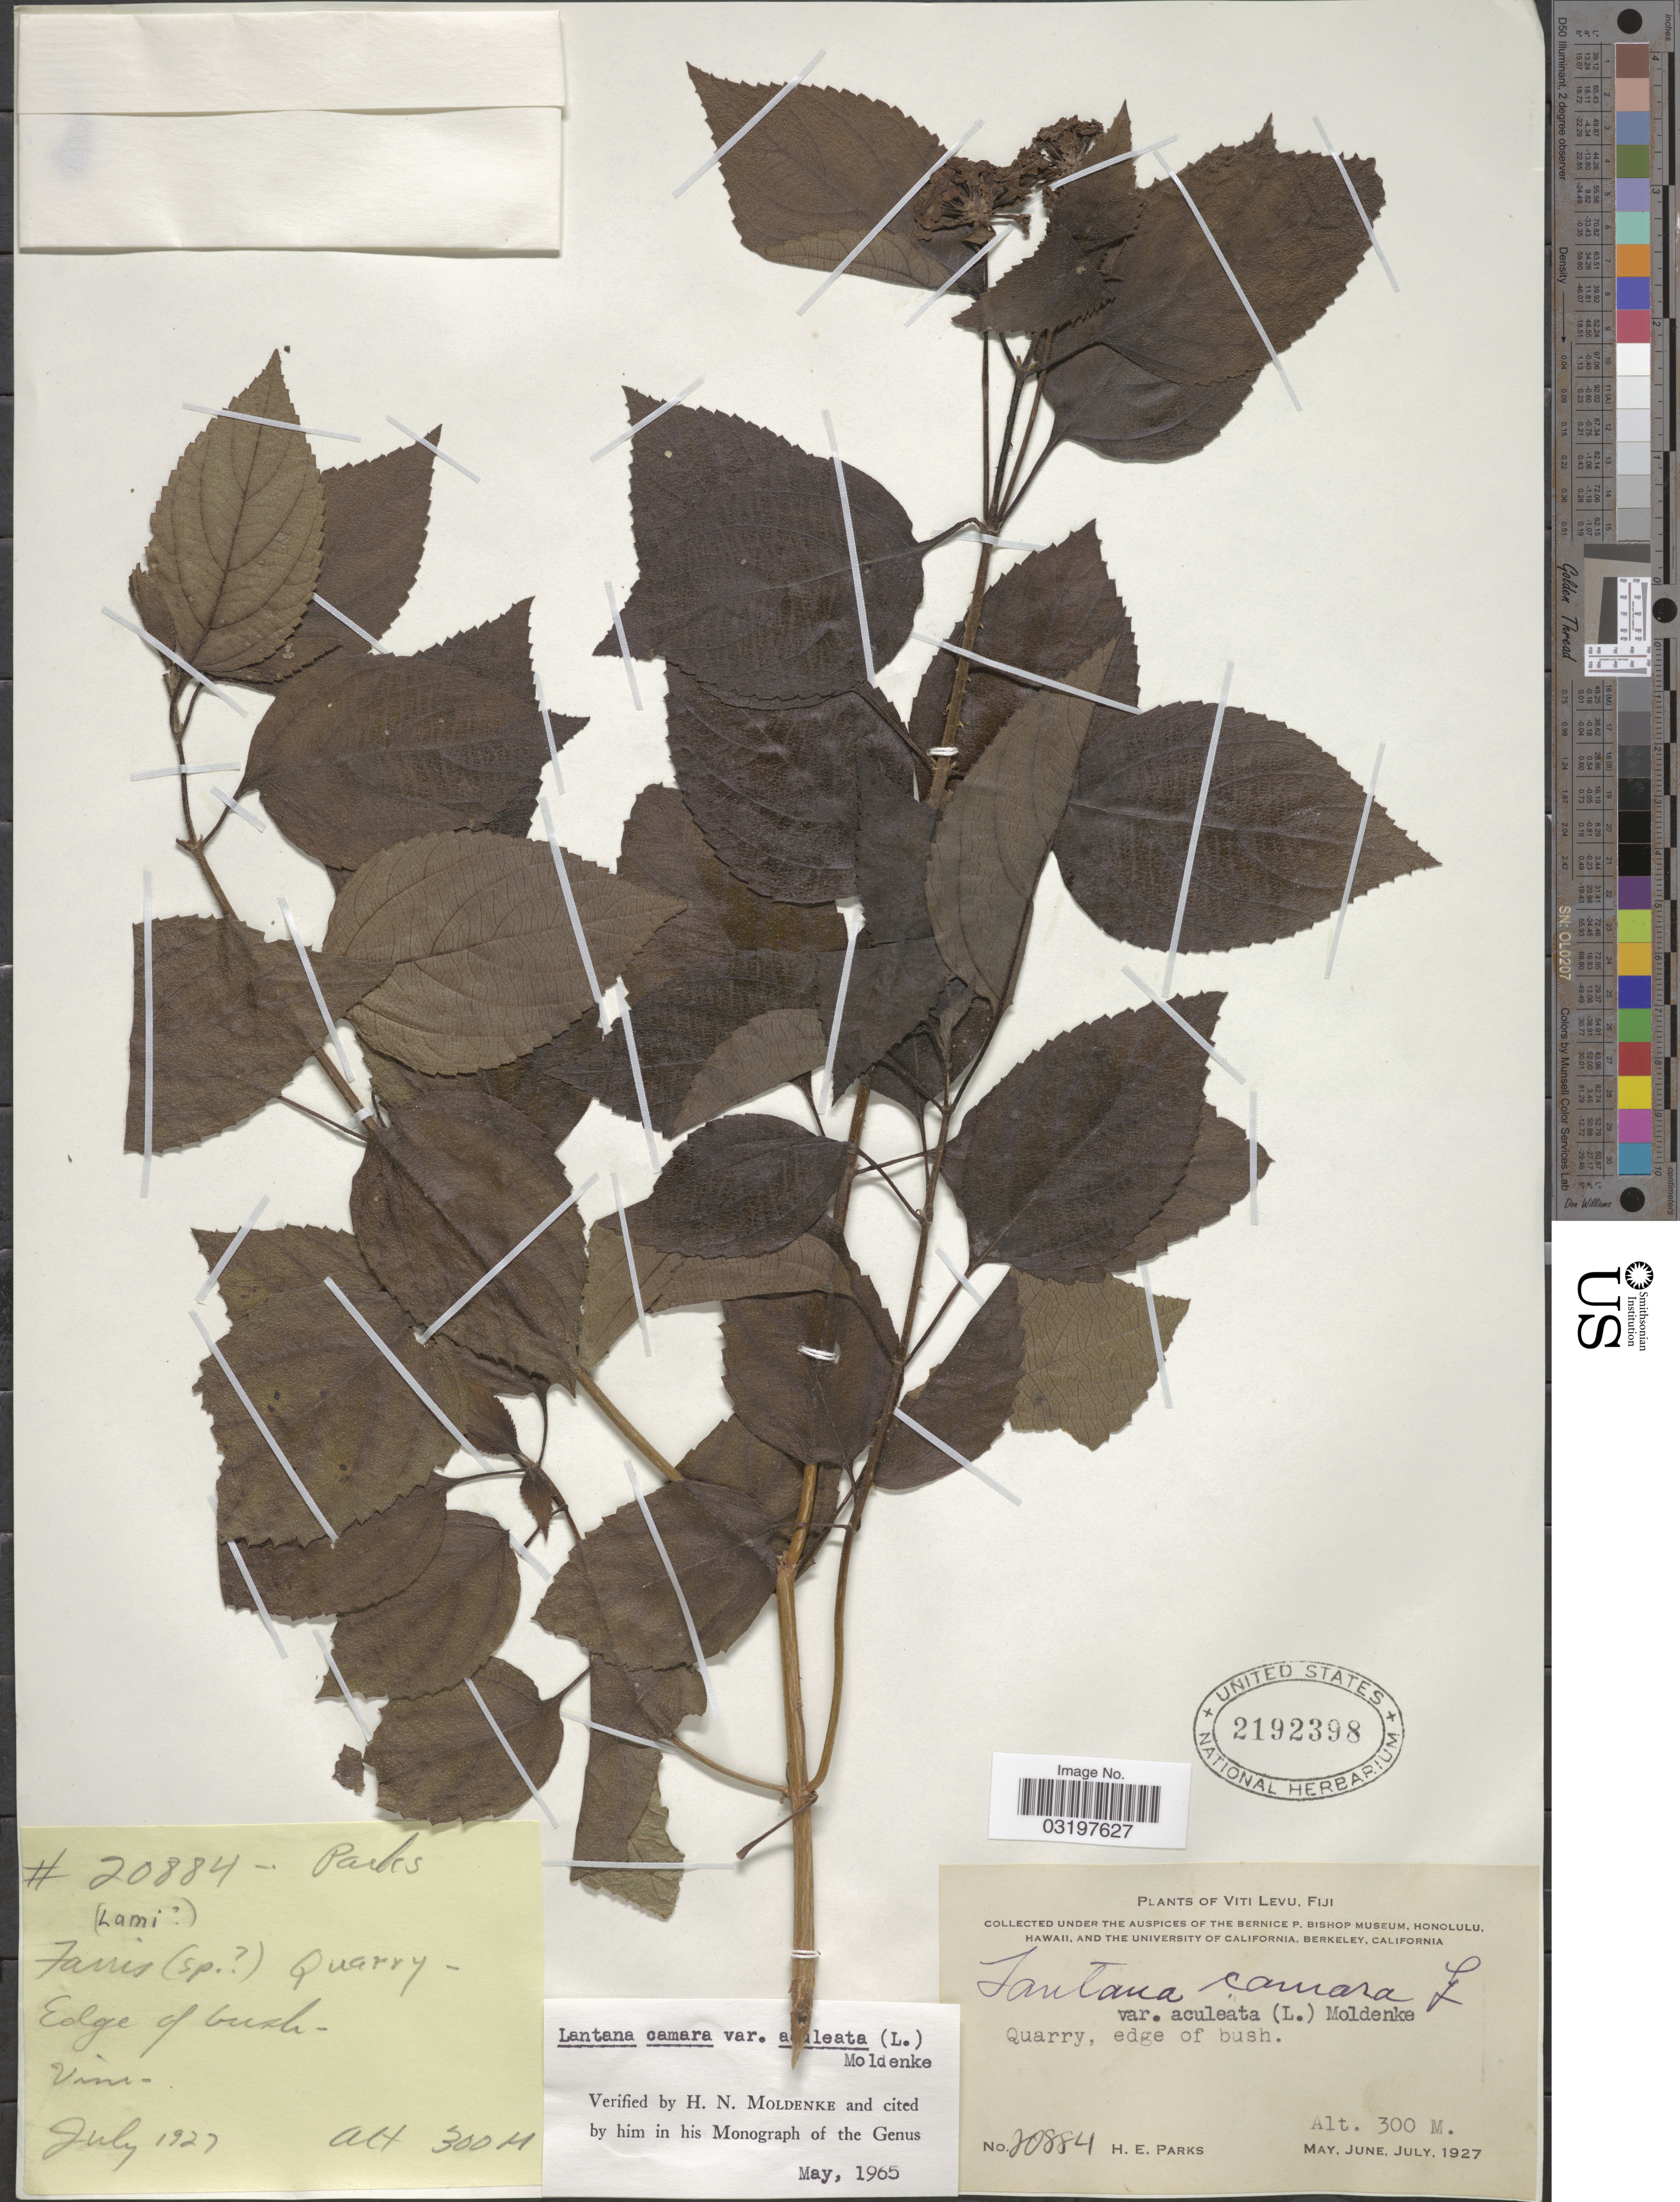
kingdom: Plantae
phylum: Tracheophyta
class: Magnoliopsida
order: Lamiales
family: Verbenaceae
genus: Lantana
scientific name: Lantana camara var. aculeata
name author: (L.) Moldenke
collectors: H. E. Parks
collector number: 20884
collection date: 1927-07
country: Fiji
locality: Viti Levu. Quarry, edge of bush.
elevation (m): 300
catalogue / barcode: US 2192398